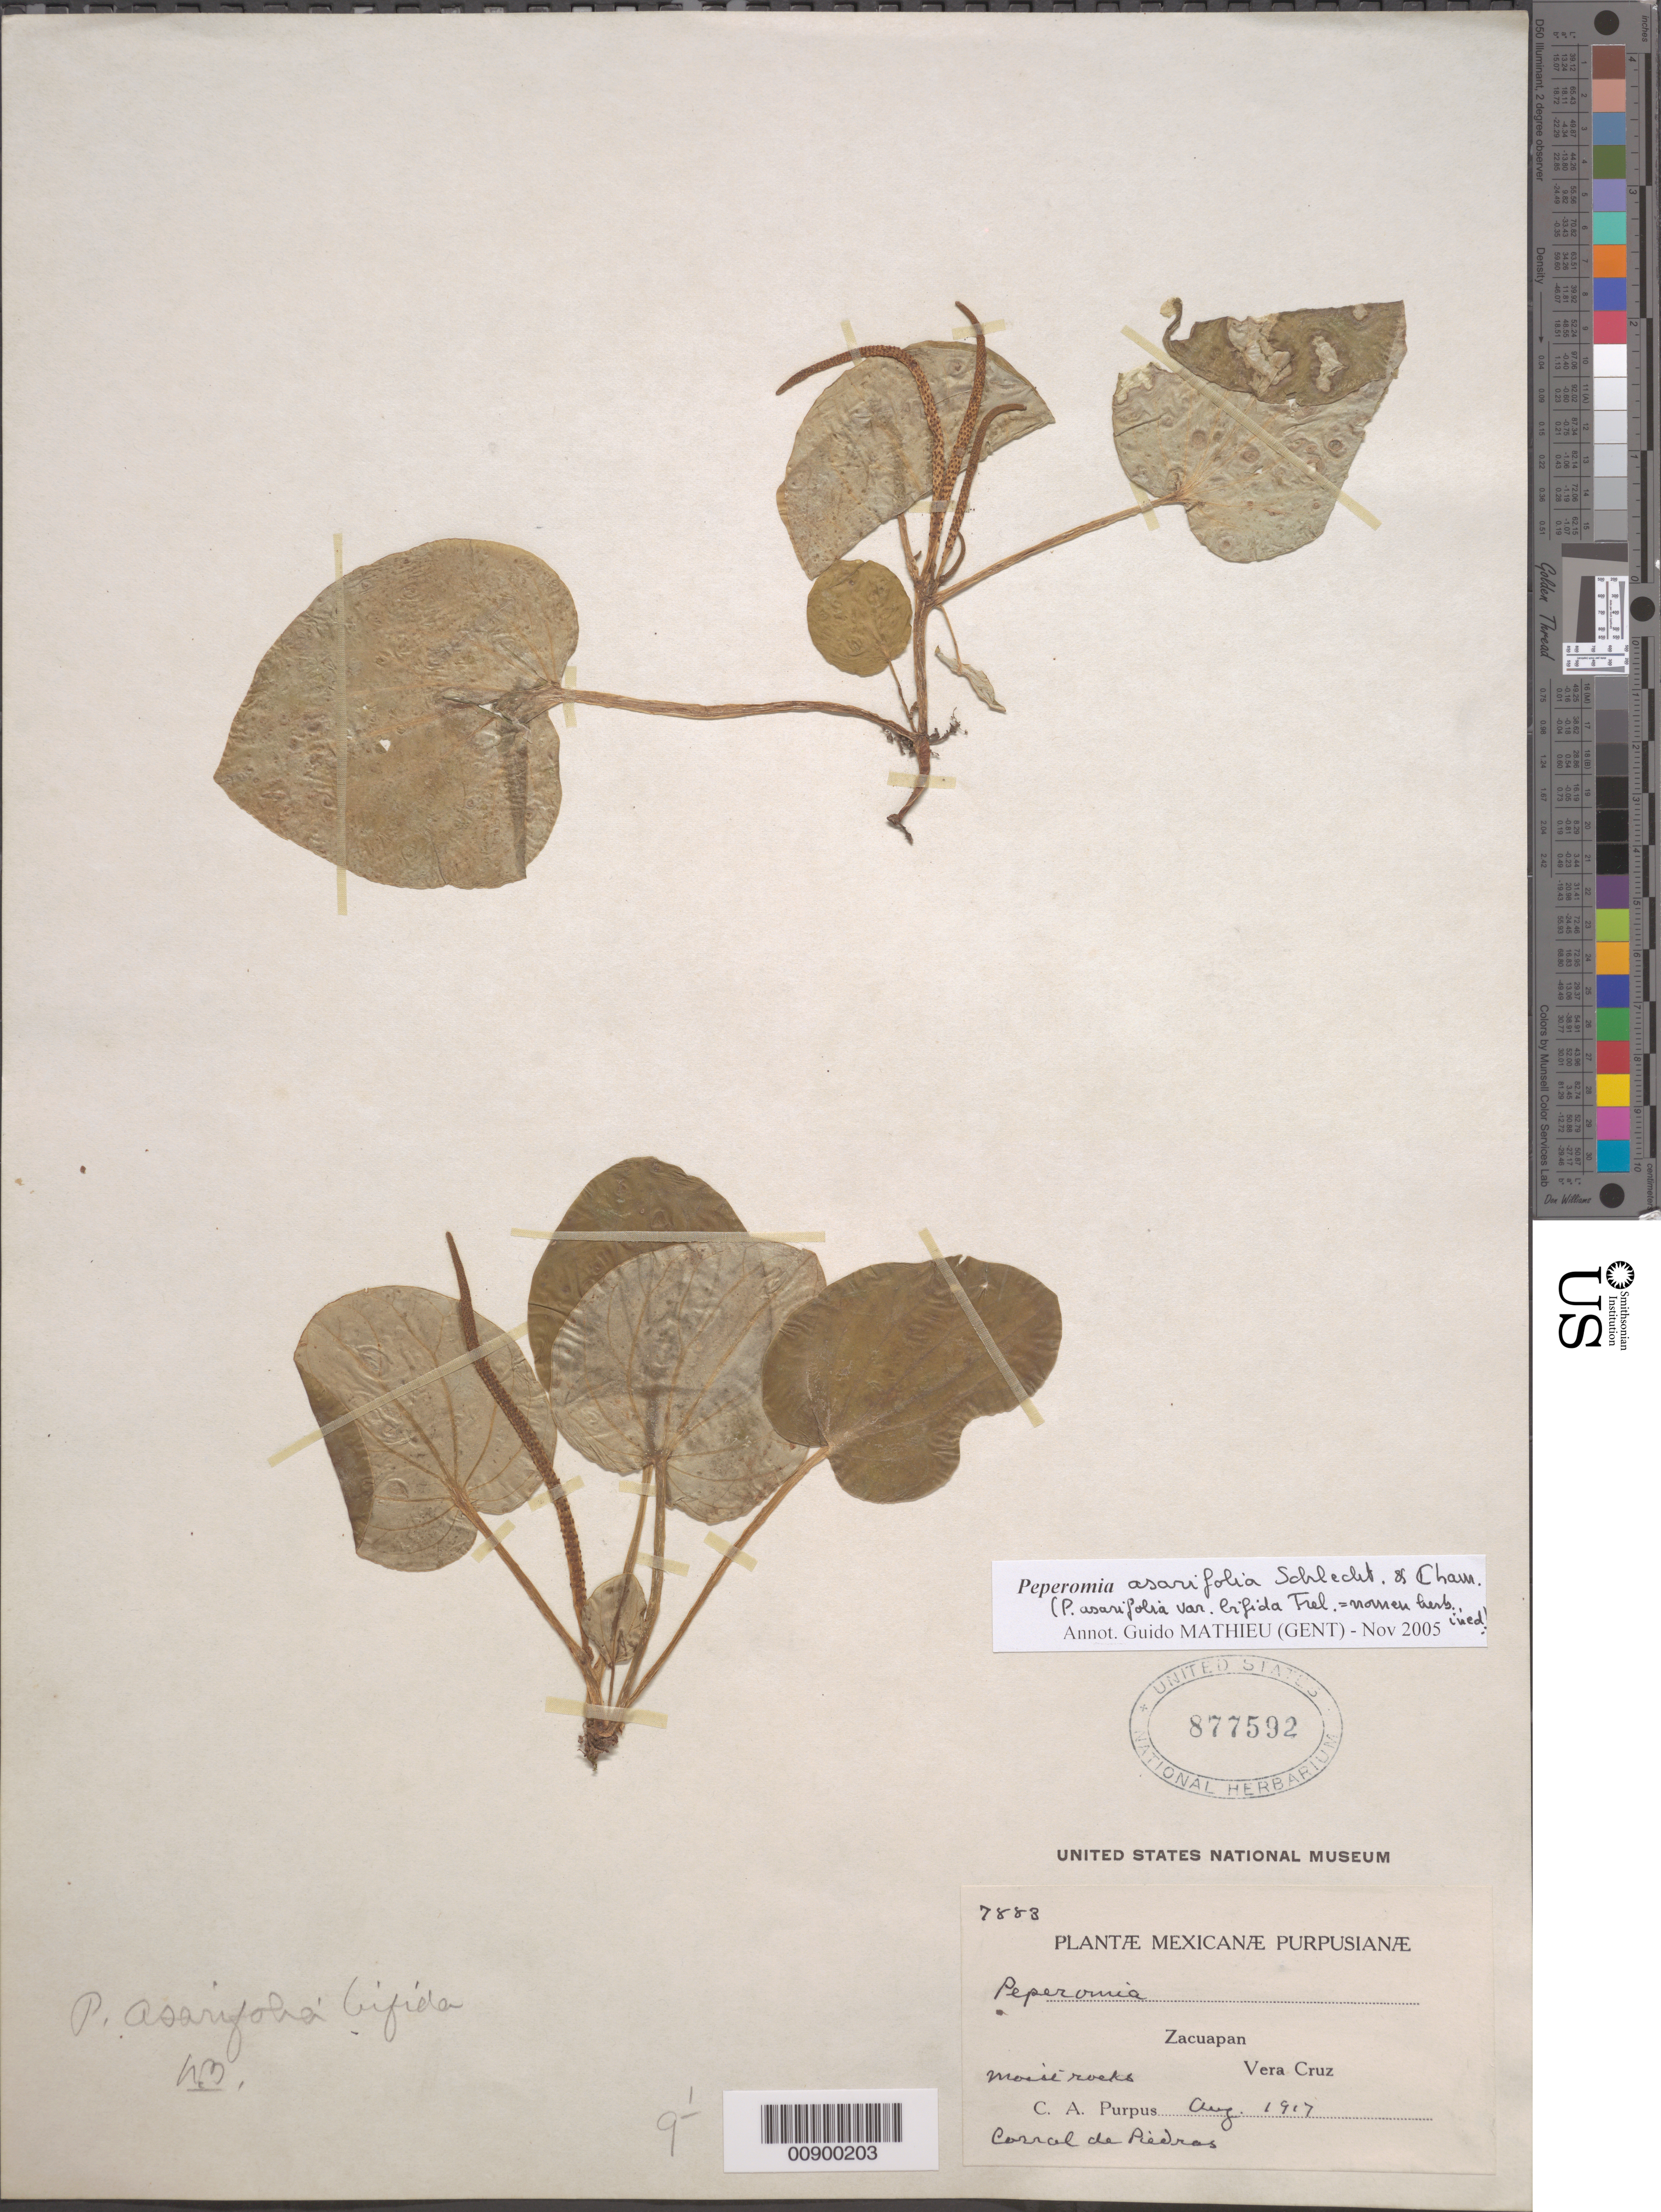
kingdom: Plantae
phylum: Tracheophyta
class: Magnoliopsida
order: Piperales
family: Piperaceae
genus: Peperomia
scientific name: Peperomia asarifolia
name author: Schltdl. & Cham.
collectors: C. A. Purpus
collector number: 7883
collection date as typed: Aug 1917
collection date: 1917-08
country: Mexico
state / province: Veracruz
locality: Corral de Piedras, Zacuapan, Veracruz.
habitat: Moist rocks.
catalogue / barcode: US 877592